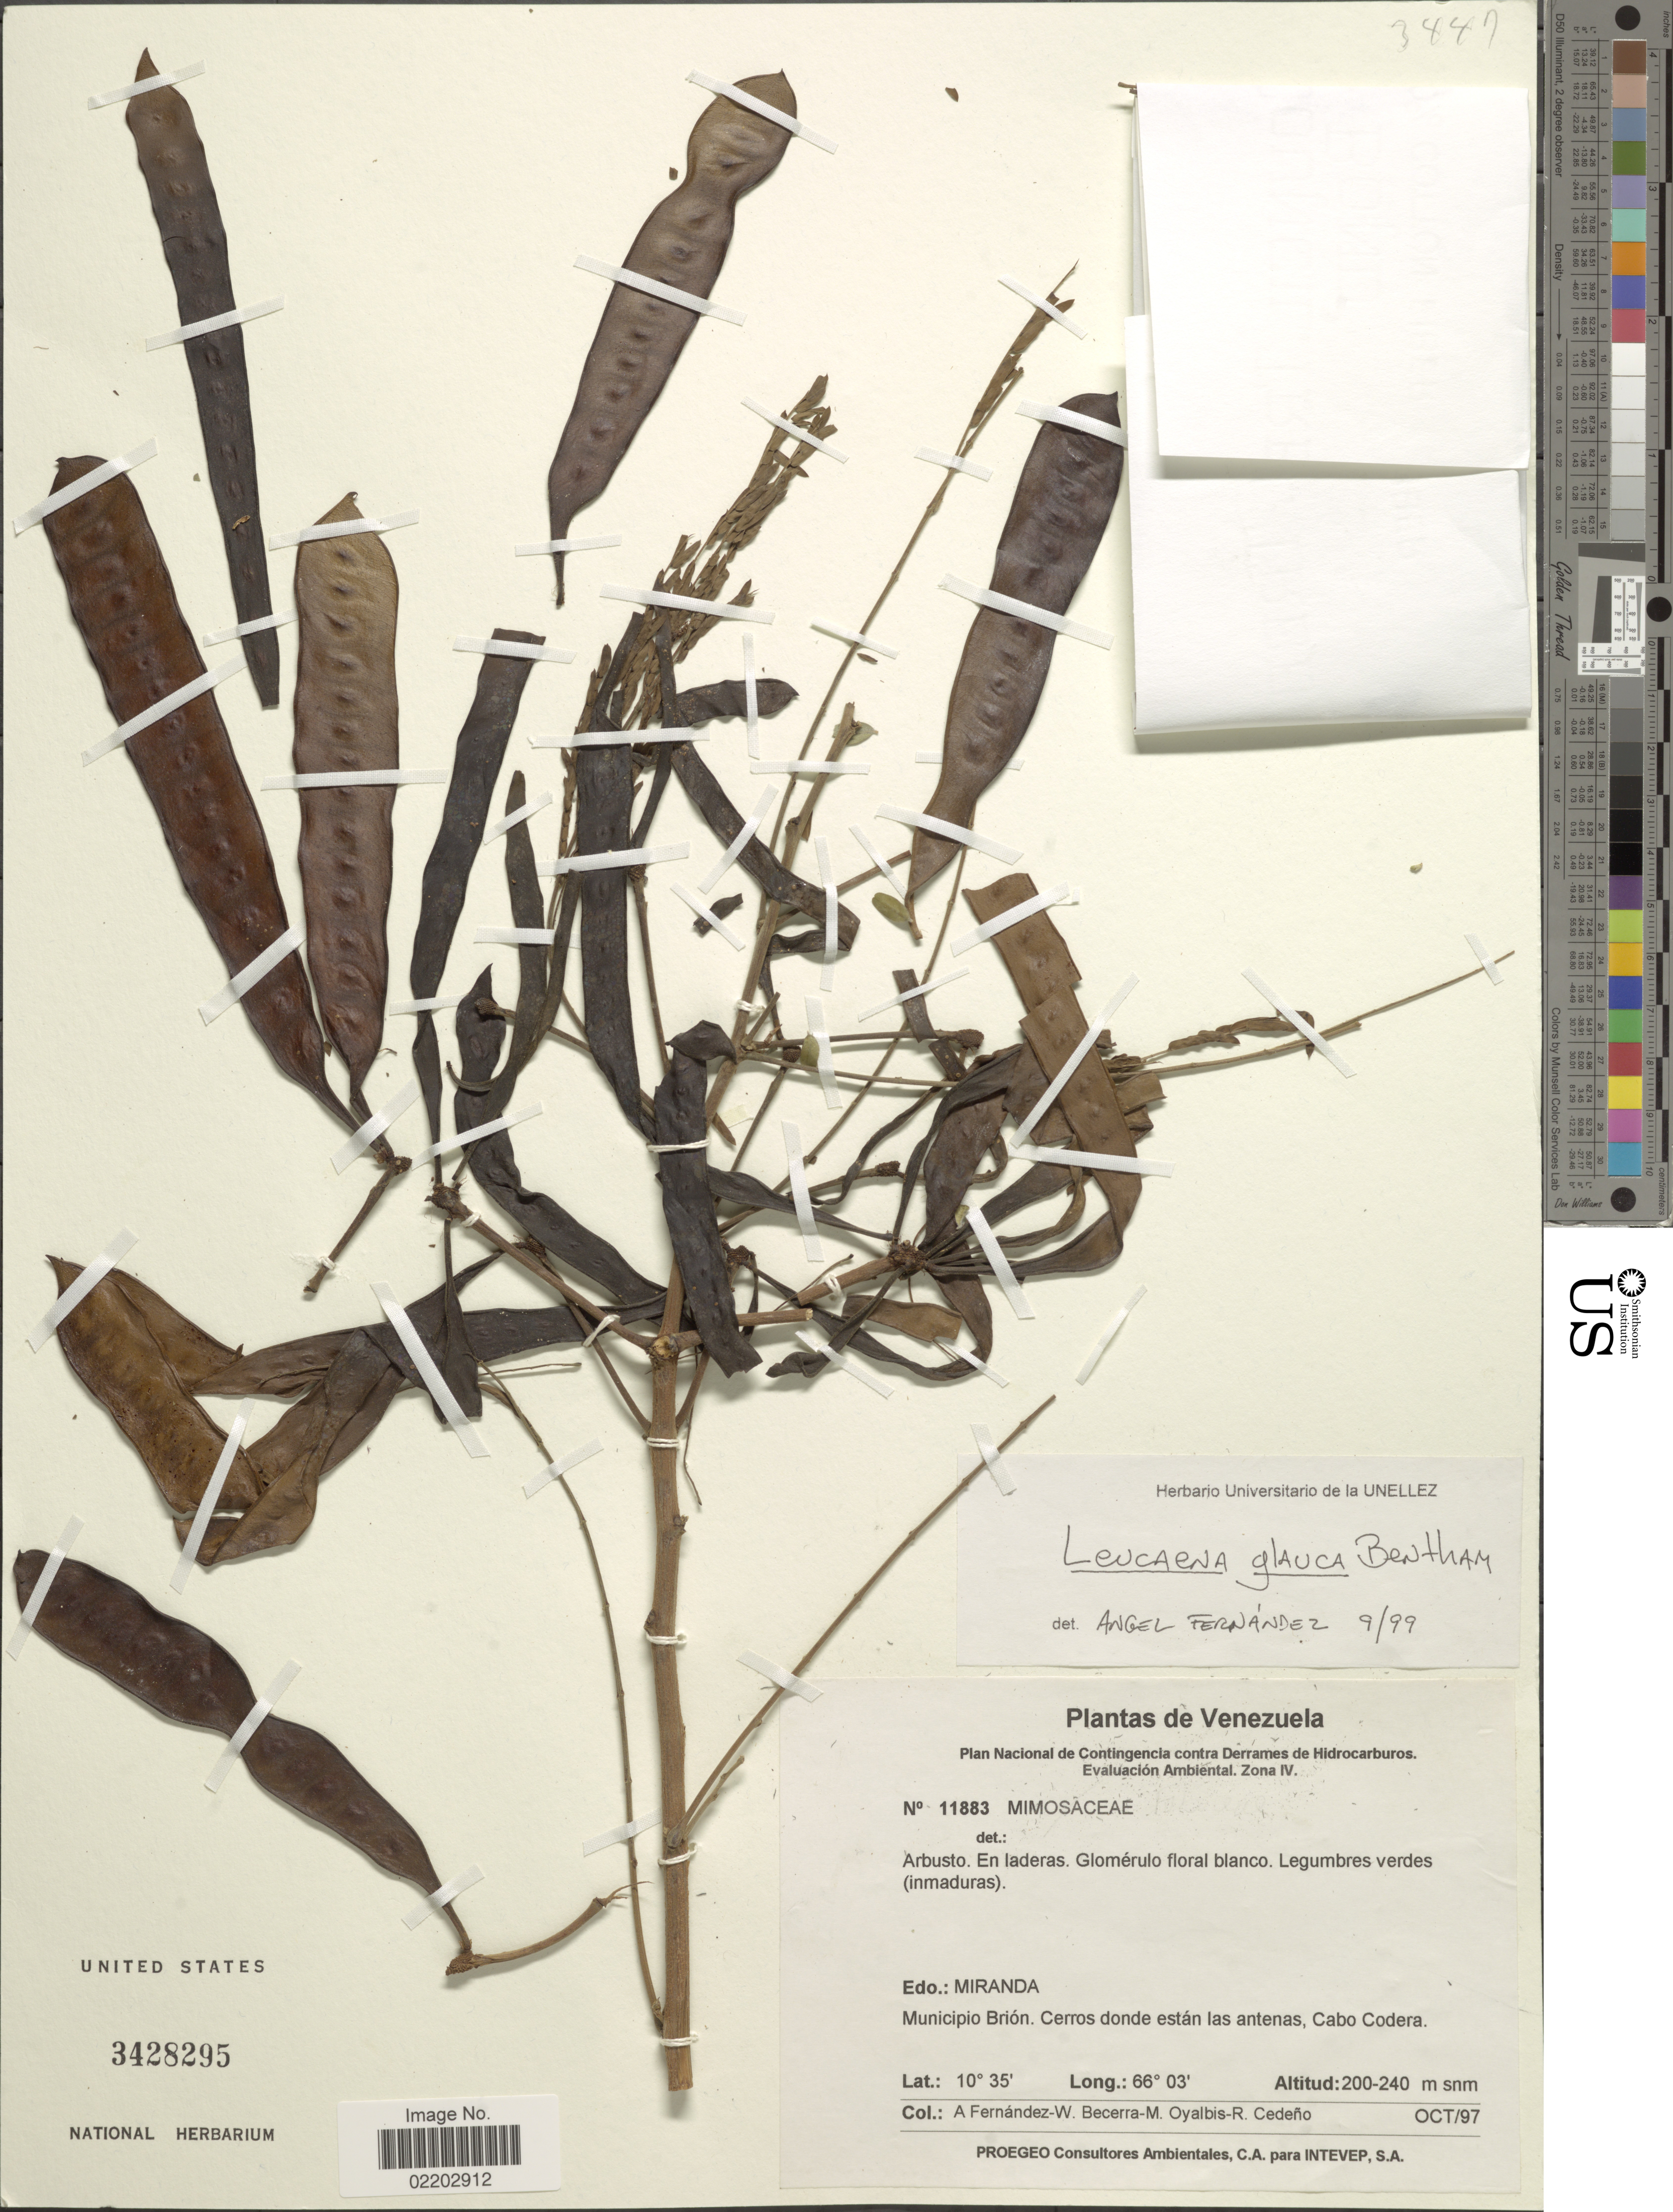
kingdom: Plantae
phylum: Tracheophyta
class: Magnoliopsida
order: Fabales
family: Fabaceae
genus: Leucaena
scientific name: Leucaena leucocephala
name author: (Lam.) de Wit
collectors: Á. Fernández, W. Becerra, M. Oyalbis & R. Cedeño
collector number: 11883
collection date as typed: Transcribed d/m/y: /10/97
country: Venezuela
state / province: Miranda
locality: Municipio Brión, cerros donde están las antenas, Cabo Codera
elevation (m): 200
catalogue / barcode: US 3428295